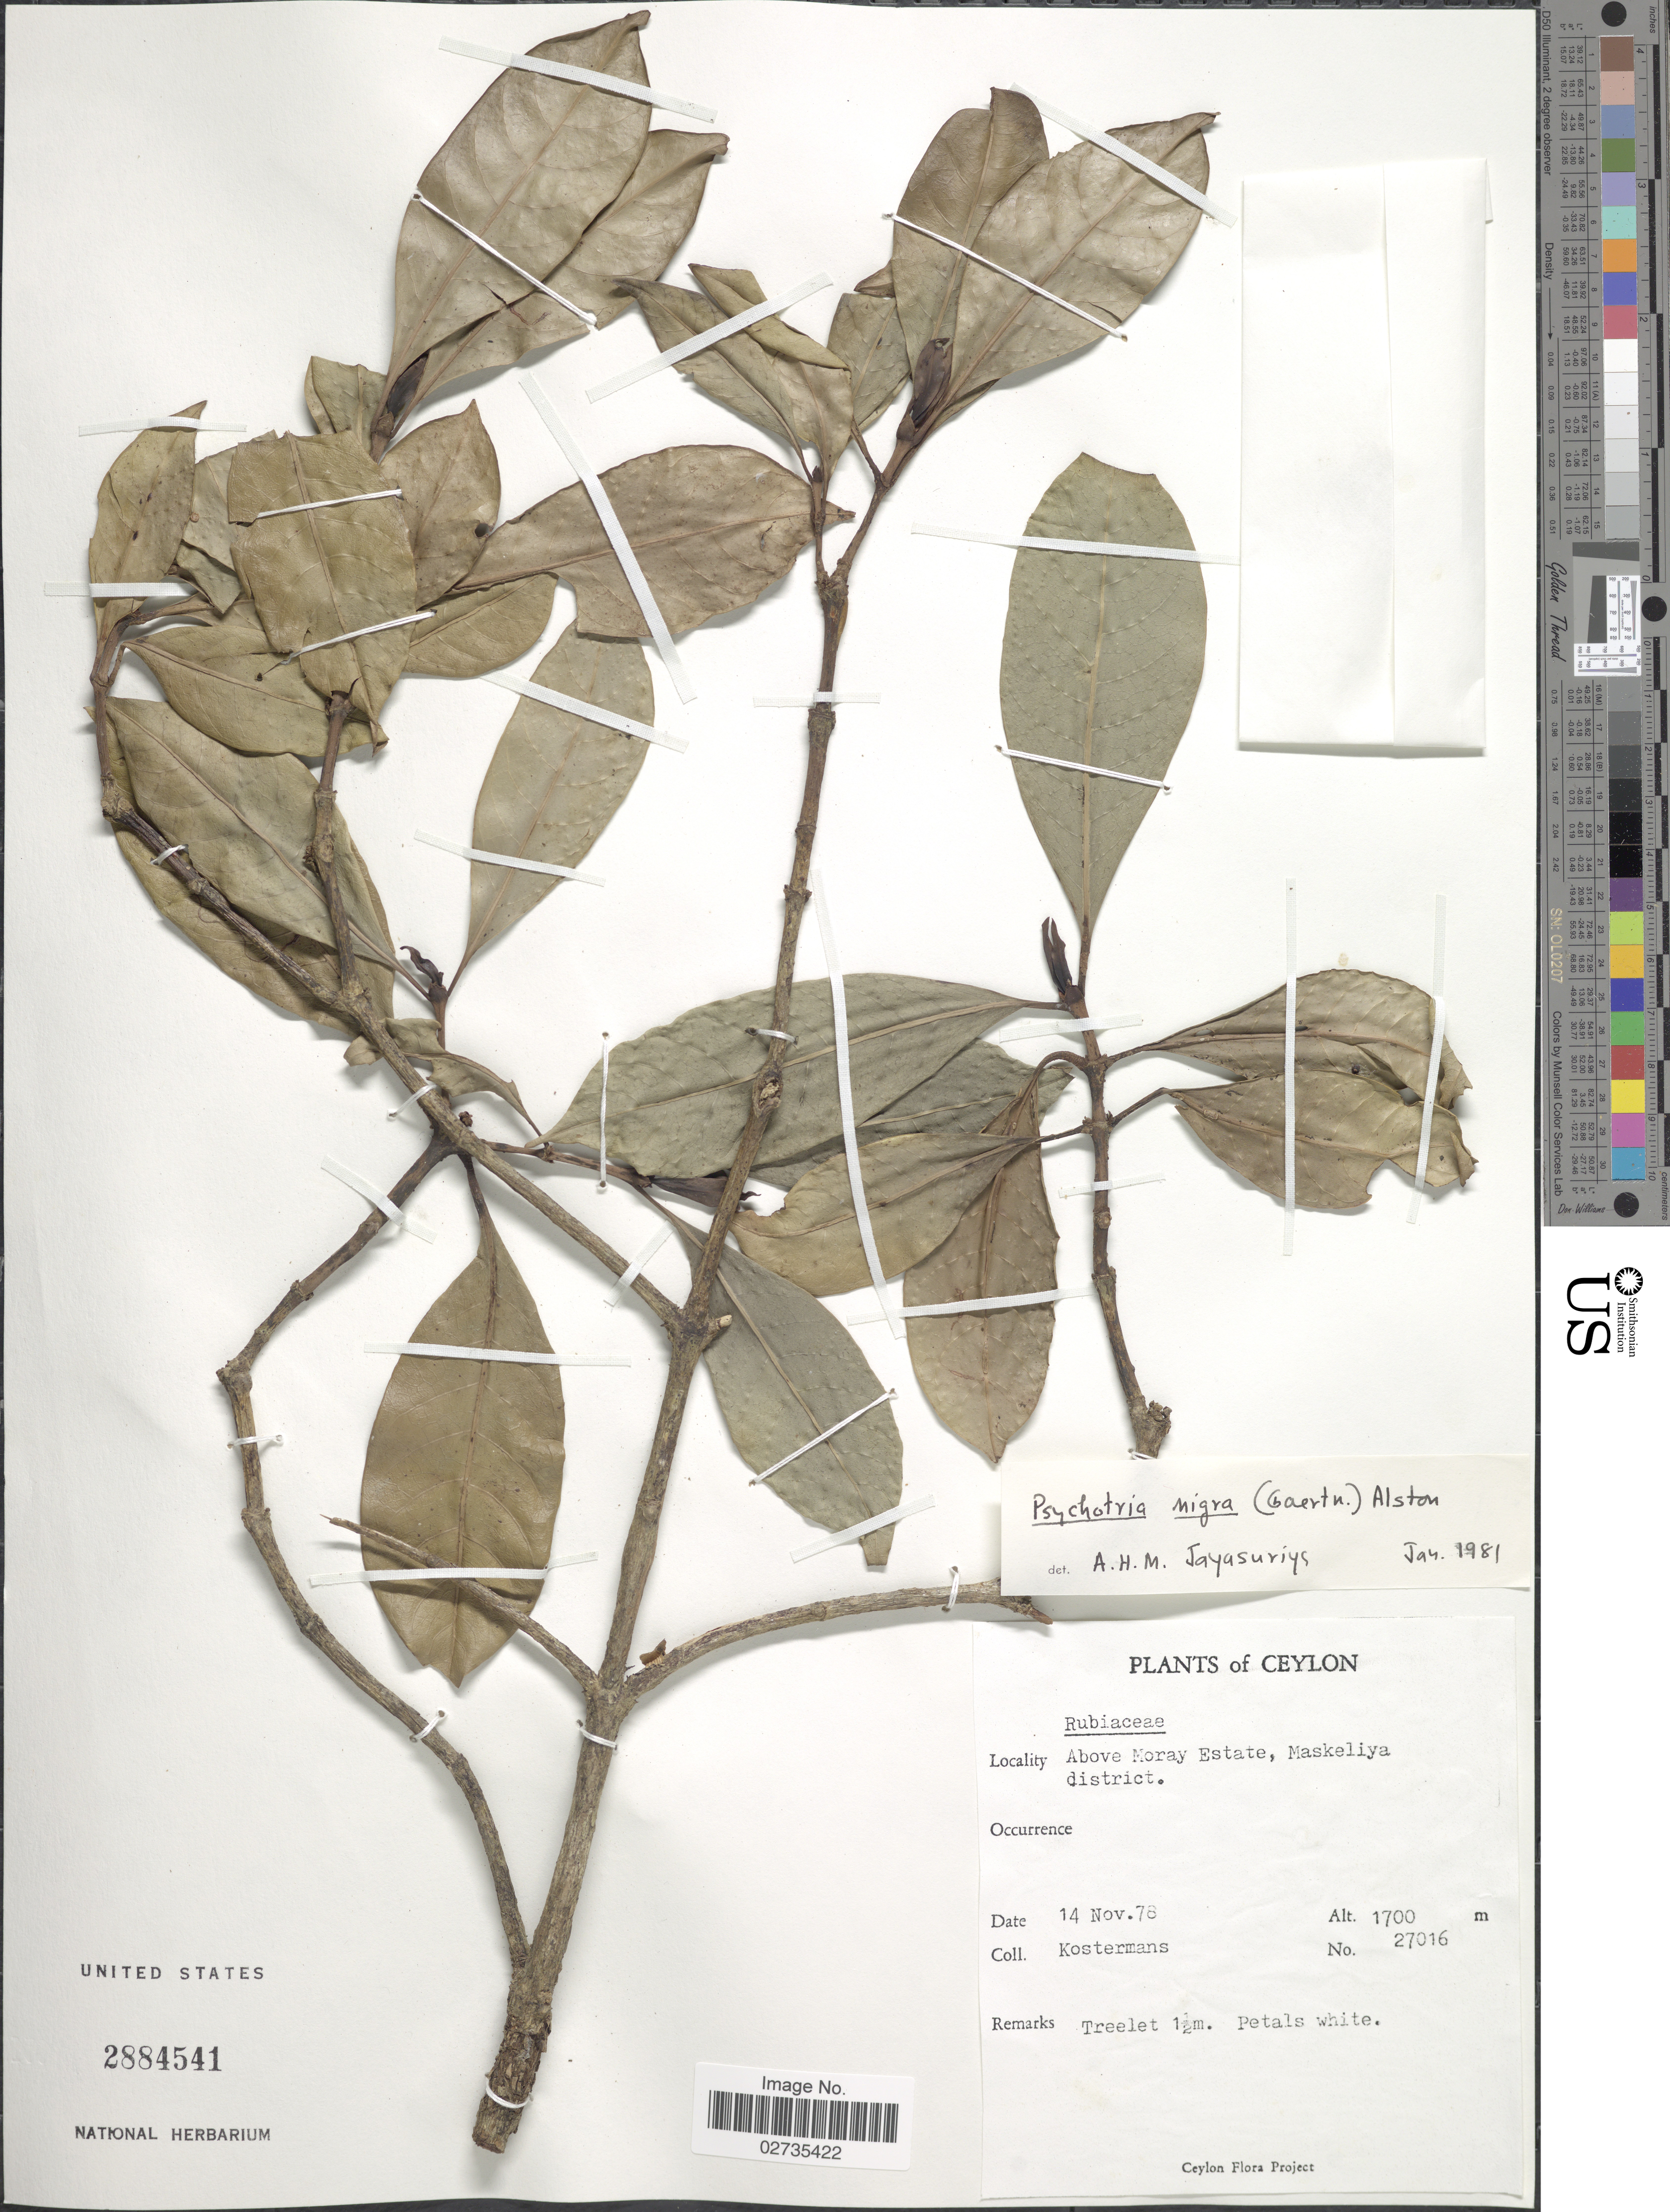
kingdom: Plantae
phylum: Tracheophyta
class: Magnoliopsida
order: Gentianales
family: Rubiaceae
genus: Psychotria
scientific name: Psychotria nigra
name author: (Gaertn.) Alston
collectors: Kostermans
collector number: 27016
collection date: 1978-11-14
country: Sri Lanka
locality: Ceylon. Above Moray Estate, Maskeliya district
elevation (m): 1700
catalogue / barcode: US 2884541